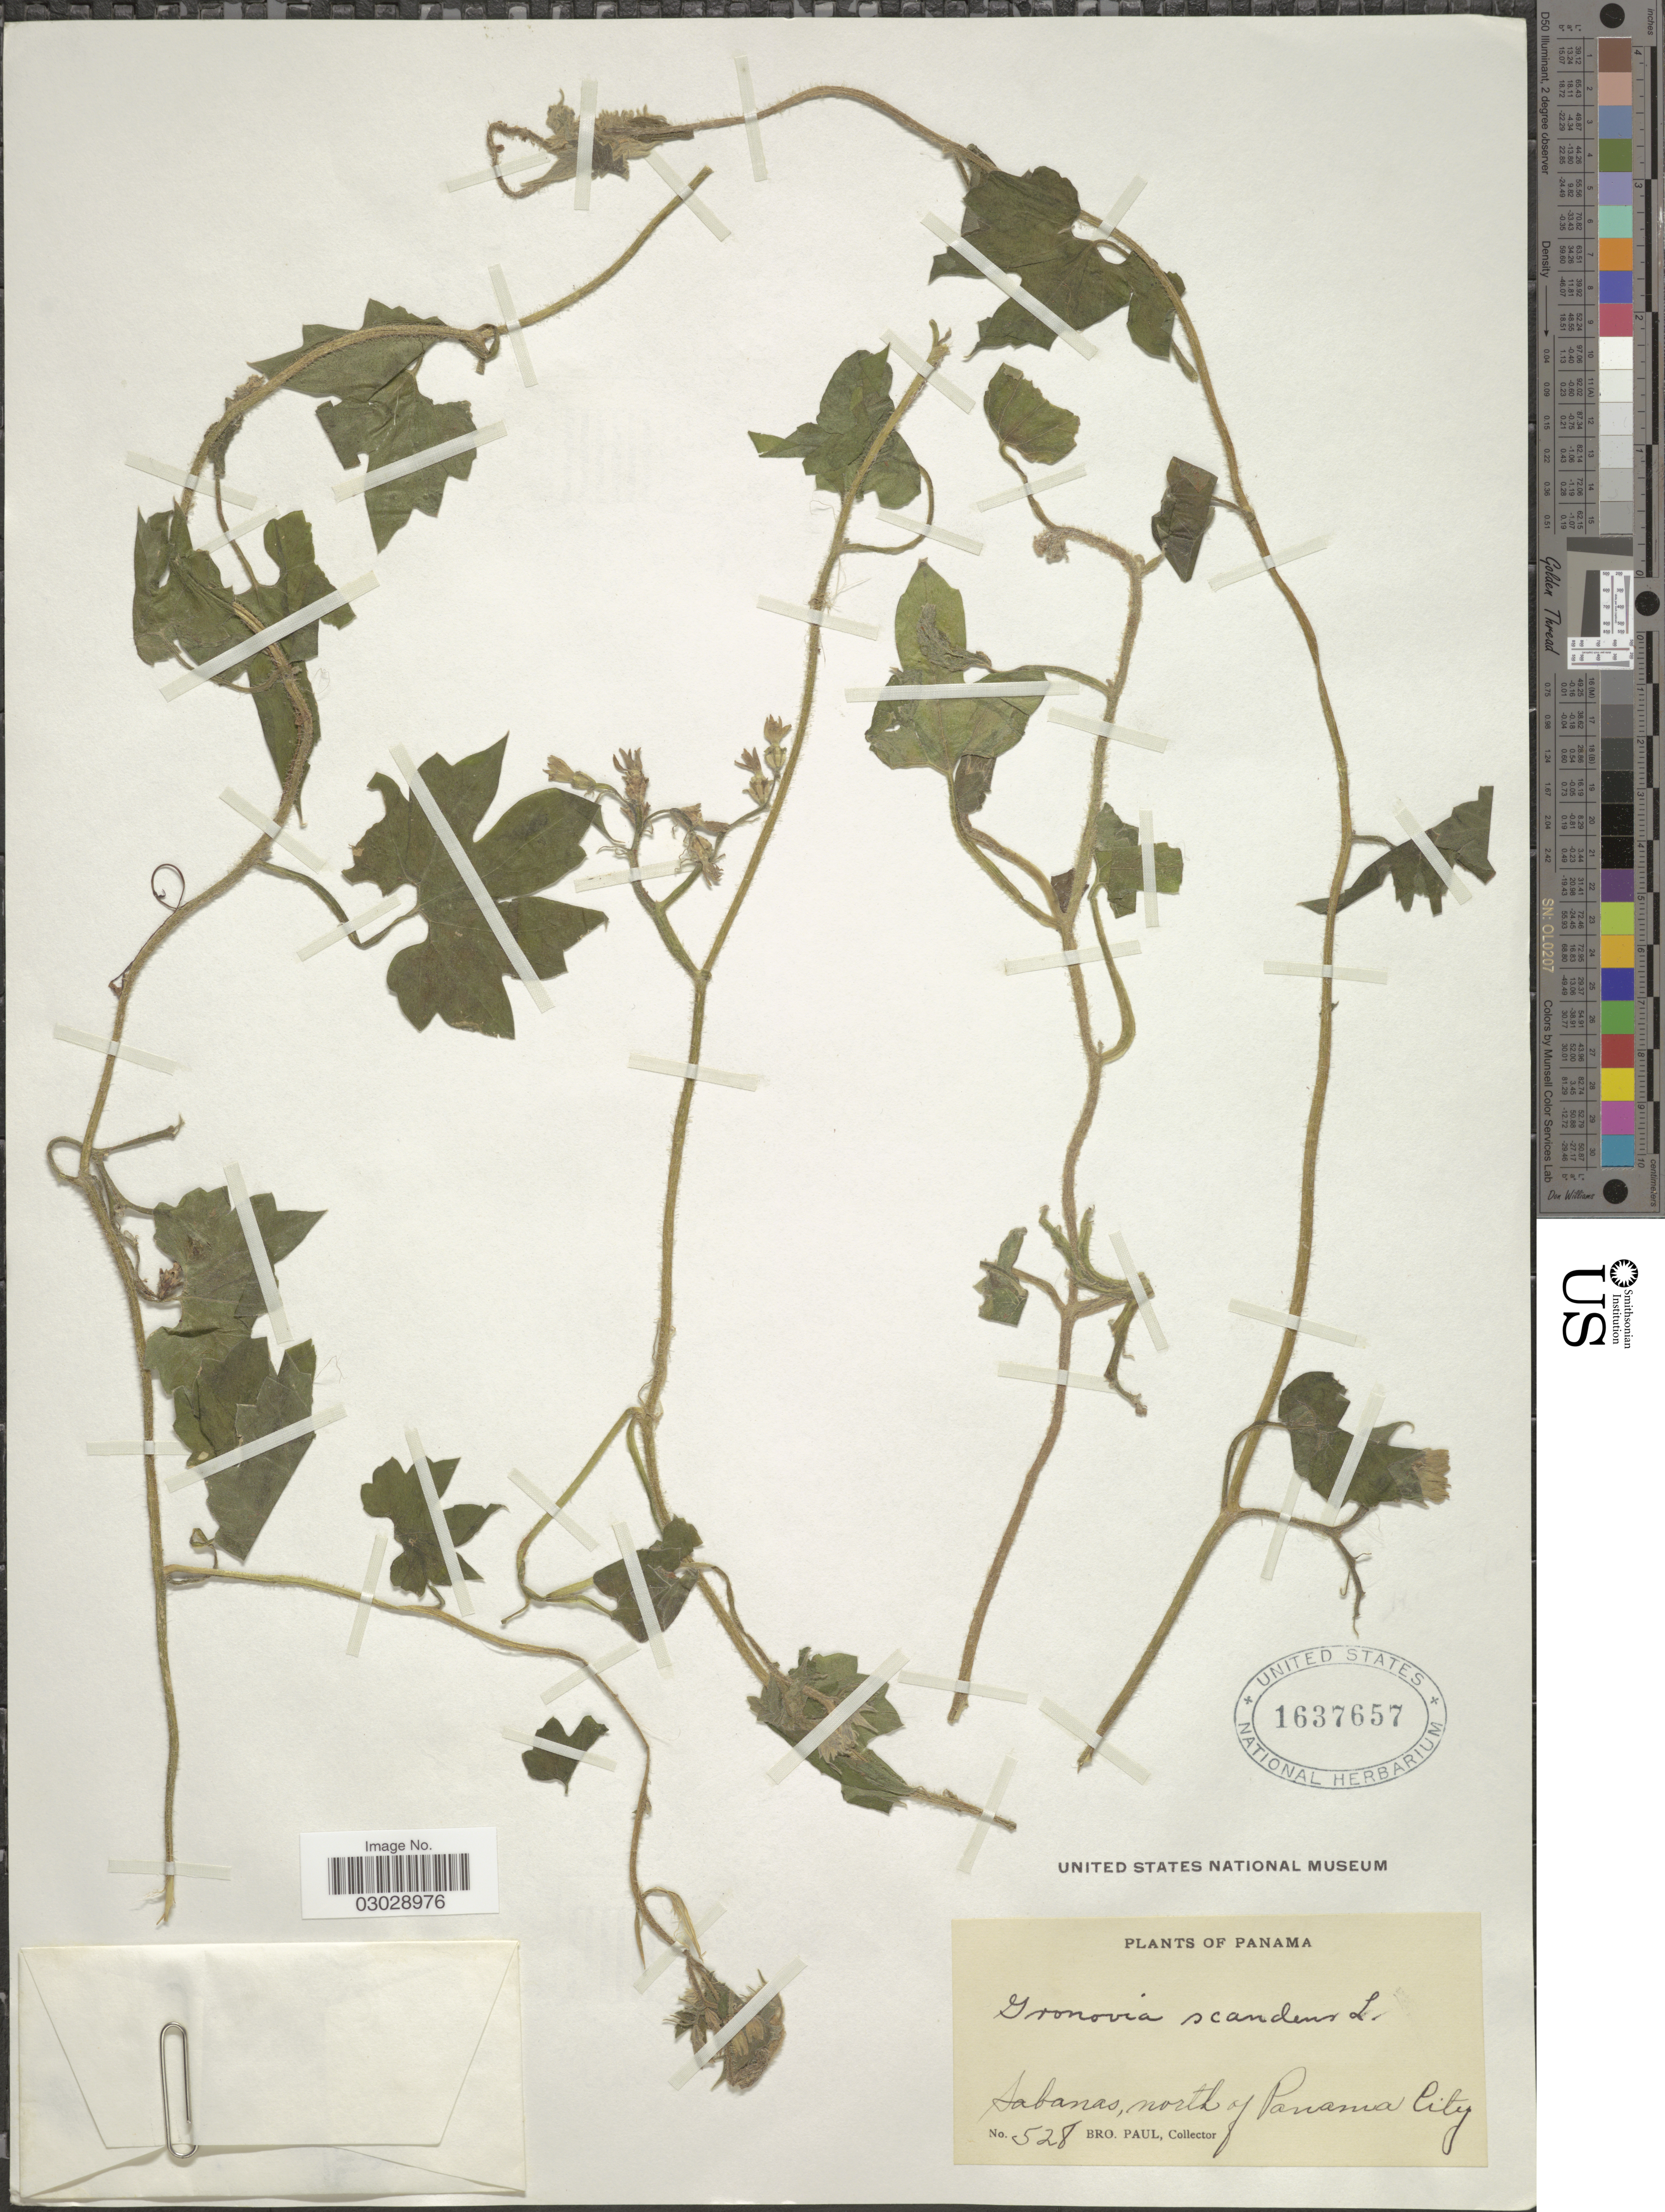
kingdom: Plantae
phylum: Tracheophyta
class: Magnoliopsida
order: Cornales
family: Loasaceae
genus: Gronovia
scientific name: Gronovia scandens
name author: L.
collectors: B. Paul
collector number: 528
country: Panama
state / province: Panamá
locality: Sabanas, north of Panama City.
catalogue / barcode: US 1637657